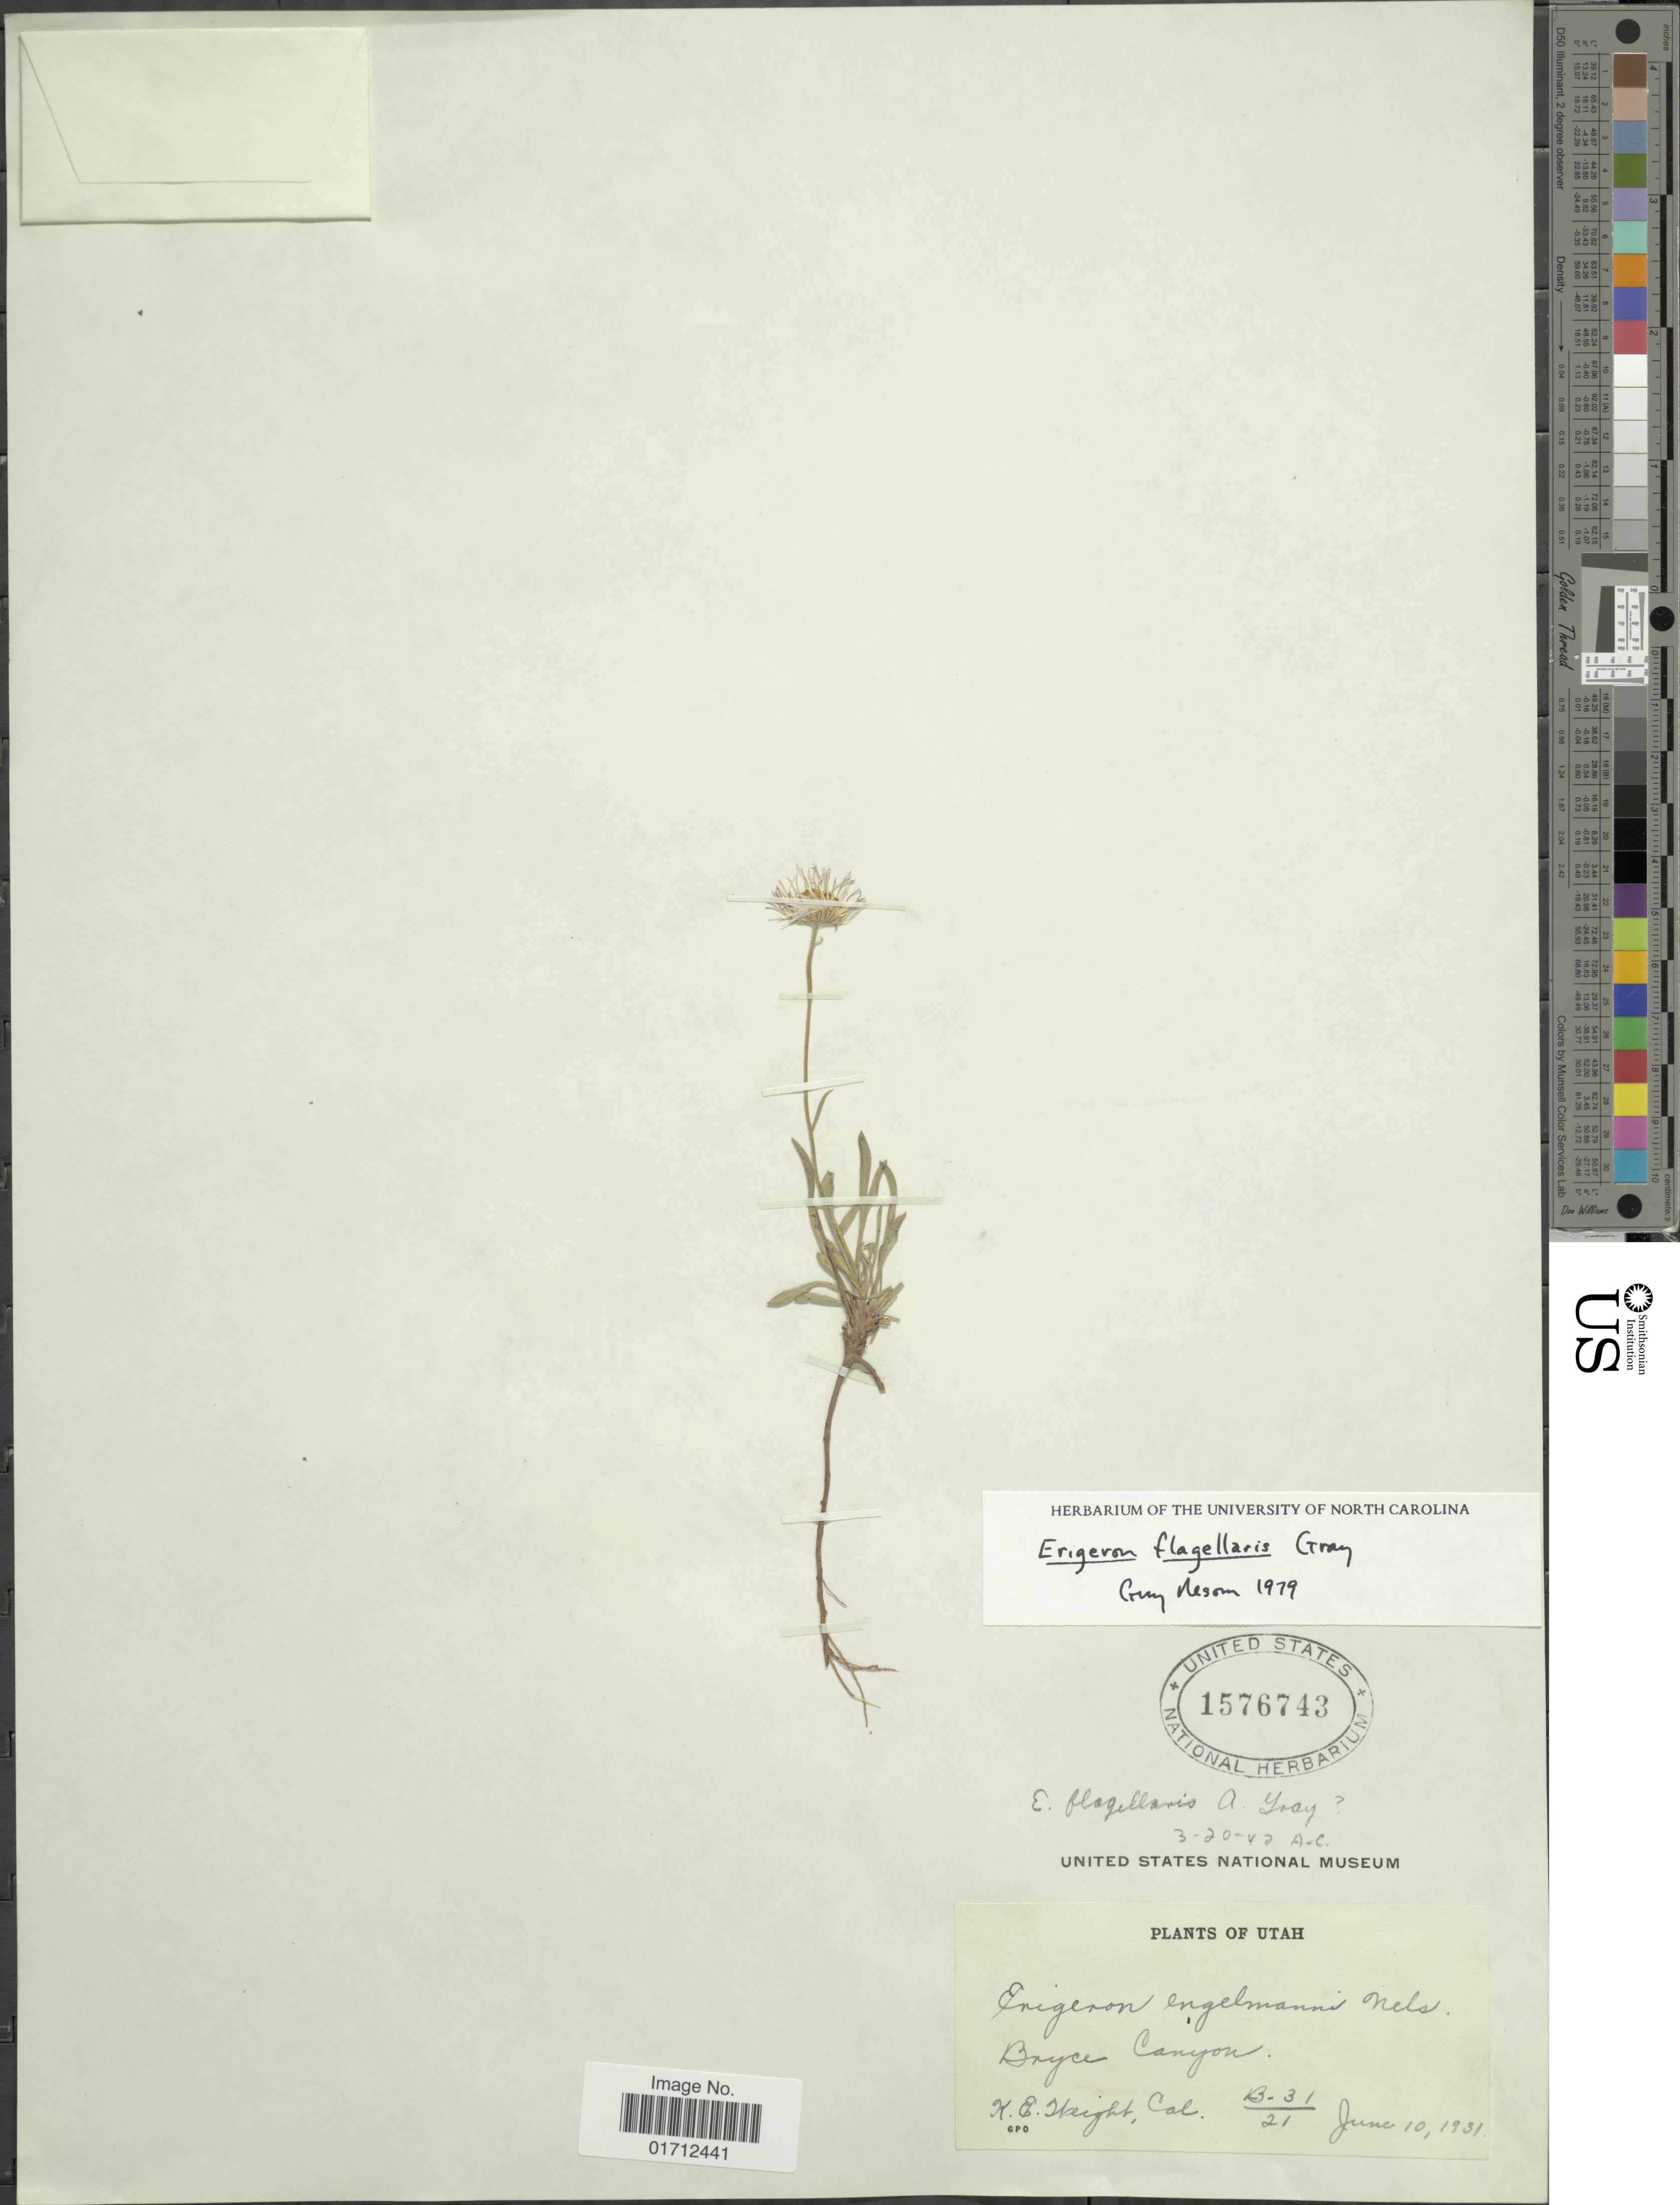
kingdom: Plantae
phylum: Tracheophyta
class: Magnoliopsida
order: Asterales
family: Asteraceae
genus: Erigeron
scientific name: Erigeron flagellaris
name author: A. Gray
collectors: K. Wright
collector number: B-31 /21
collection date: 1931-06-10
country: United States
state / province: Utah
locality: Bryce Canyon.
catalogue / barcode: US 1576743